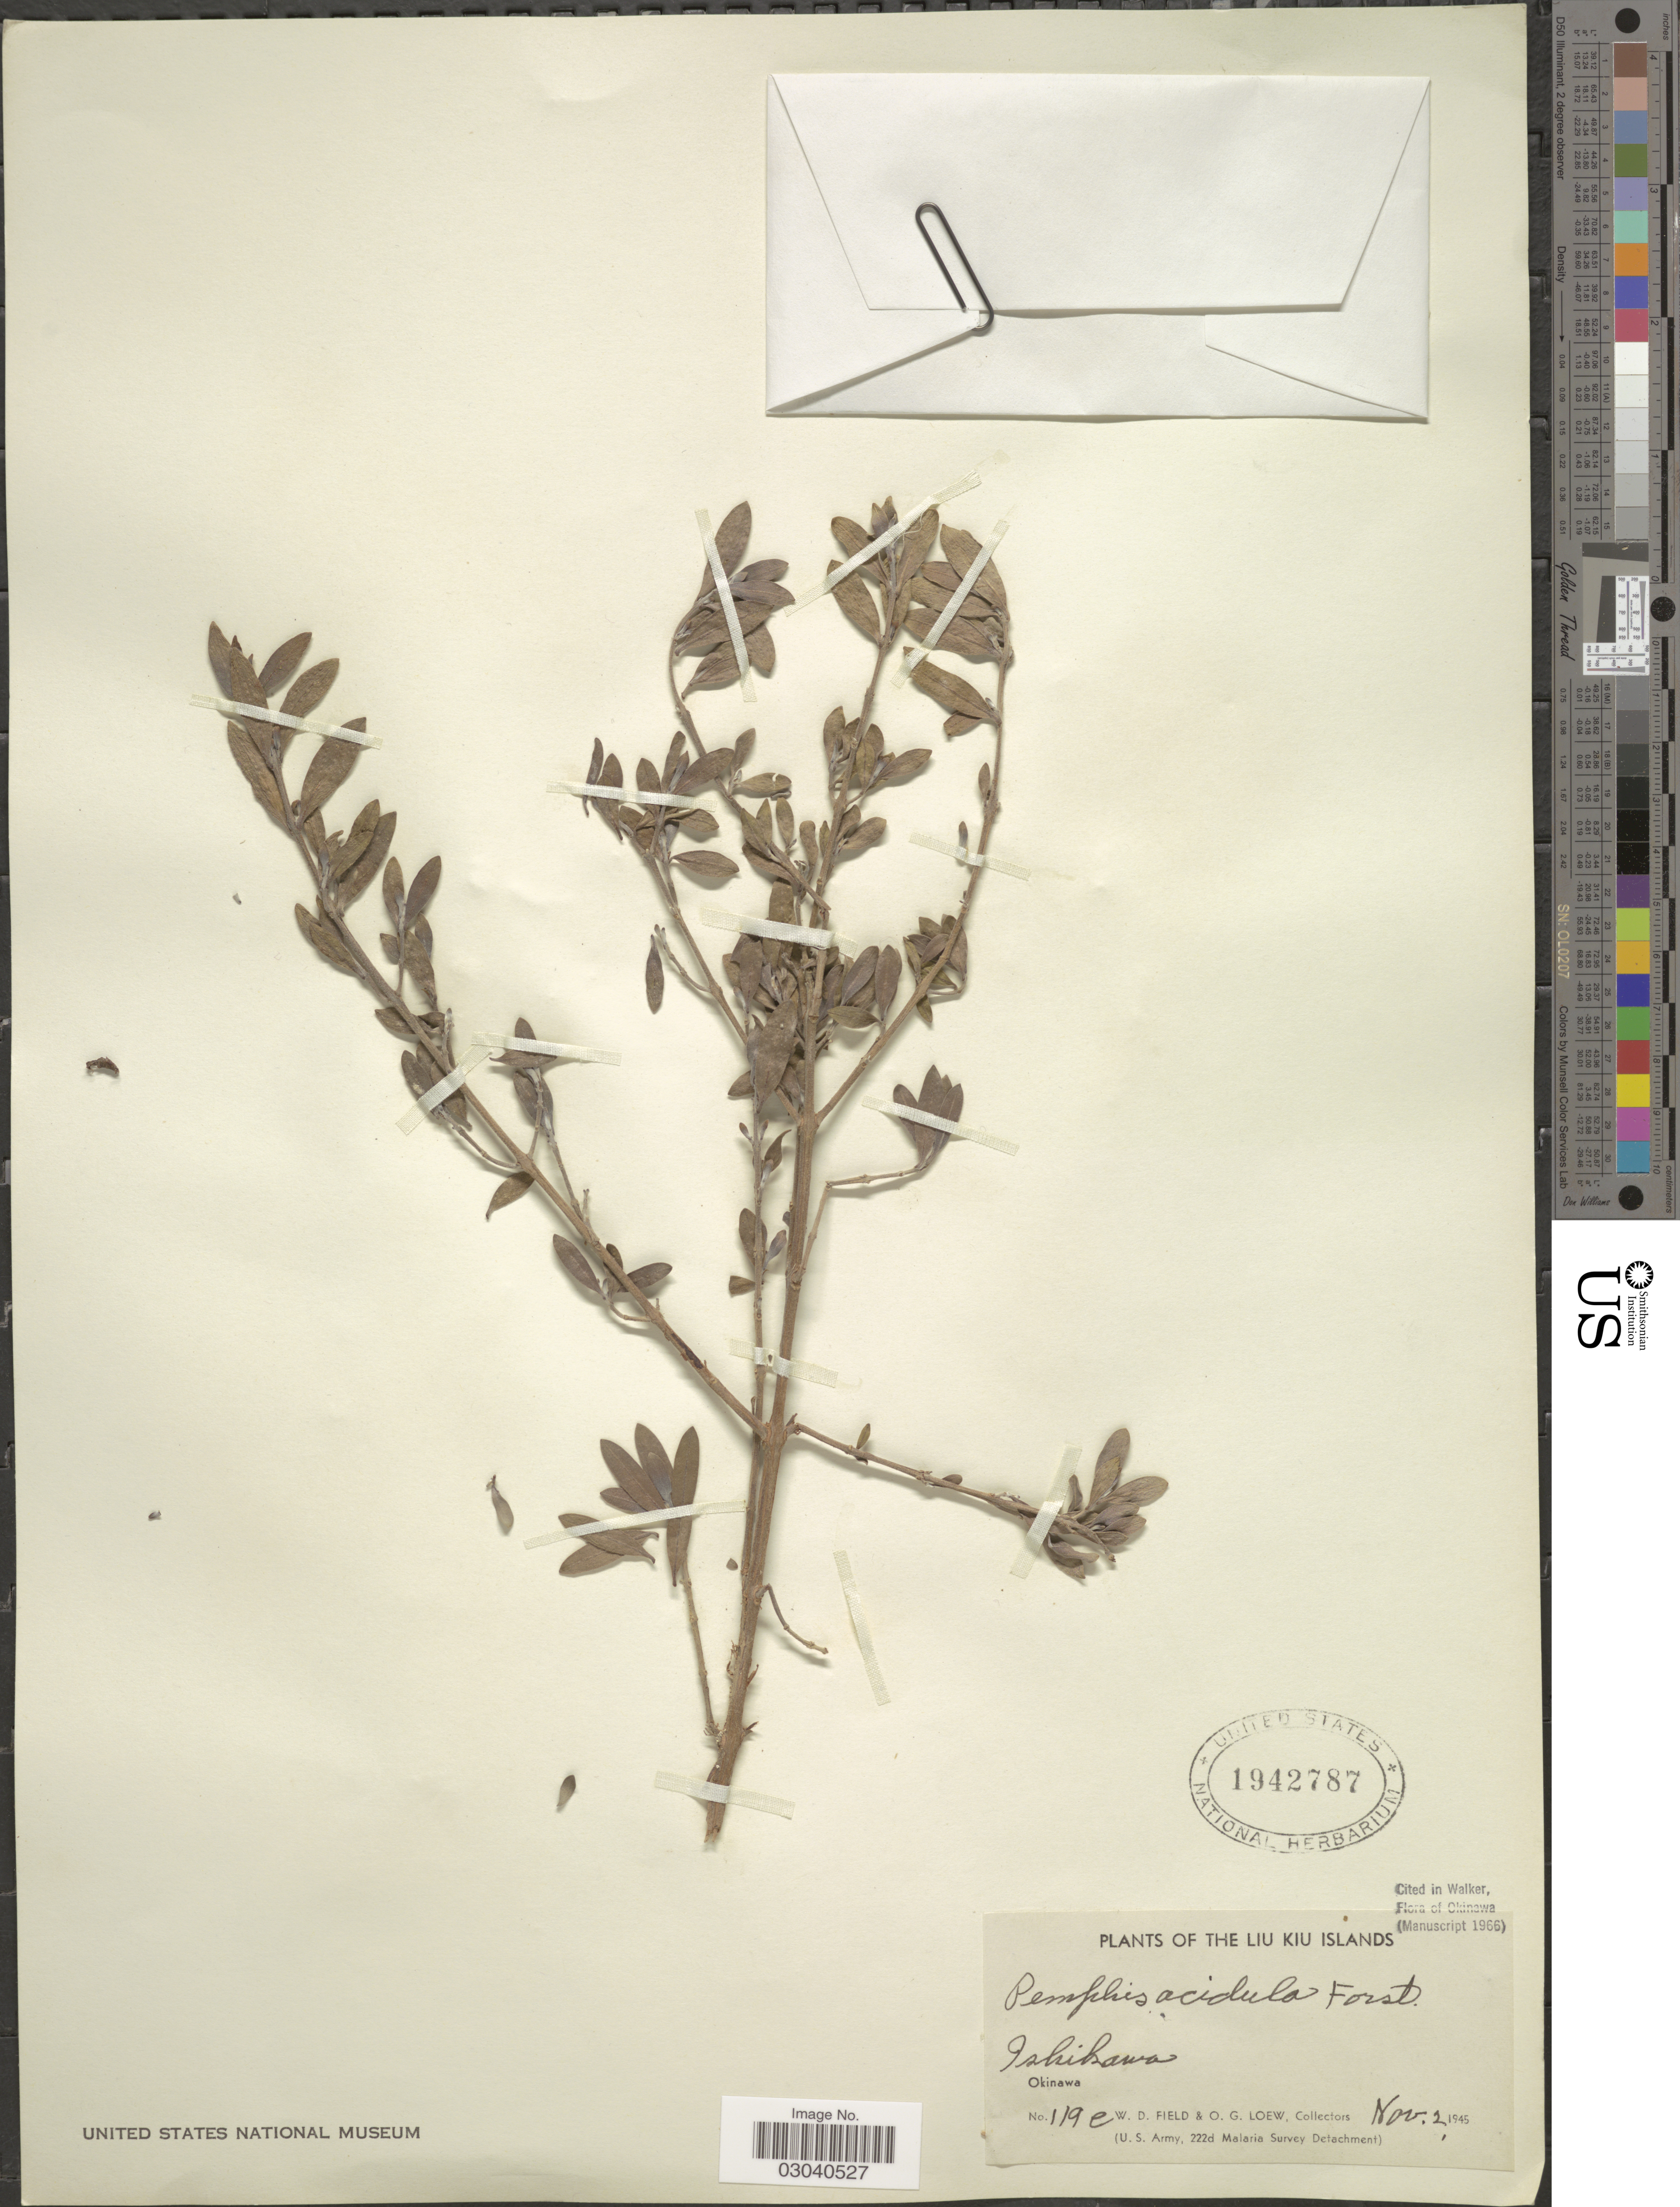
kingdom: Plantae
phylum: Tracheophyta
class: Magnoliopsida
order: Myrtales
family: Lythraceae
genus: Pemphis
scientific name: Pemphis acidula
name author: J.R. Forst. & G. Forst.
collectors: W. D. Field & O. G. Loew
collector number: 119e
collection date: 1945-11-02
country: Japan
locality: Liu Kiu Islands. Ishikawa. Okinawa.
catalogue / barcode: US 1942787